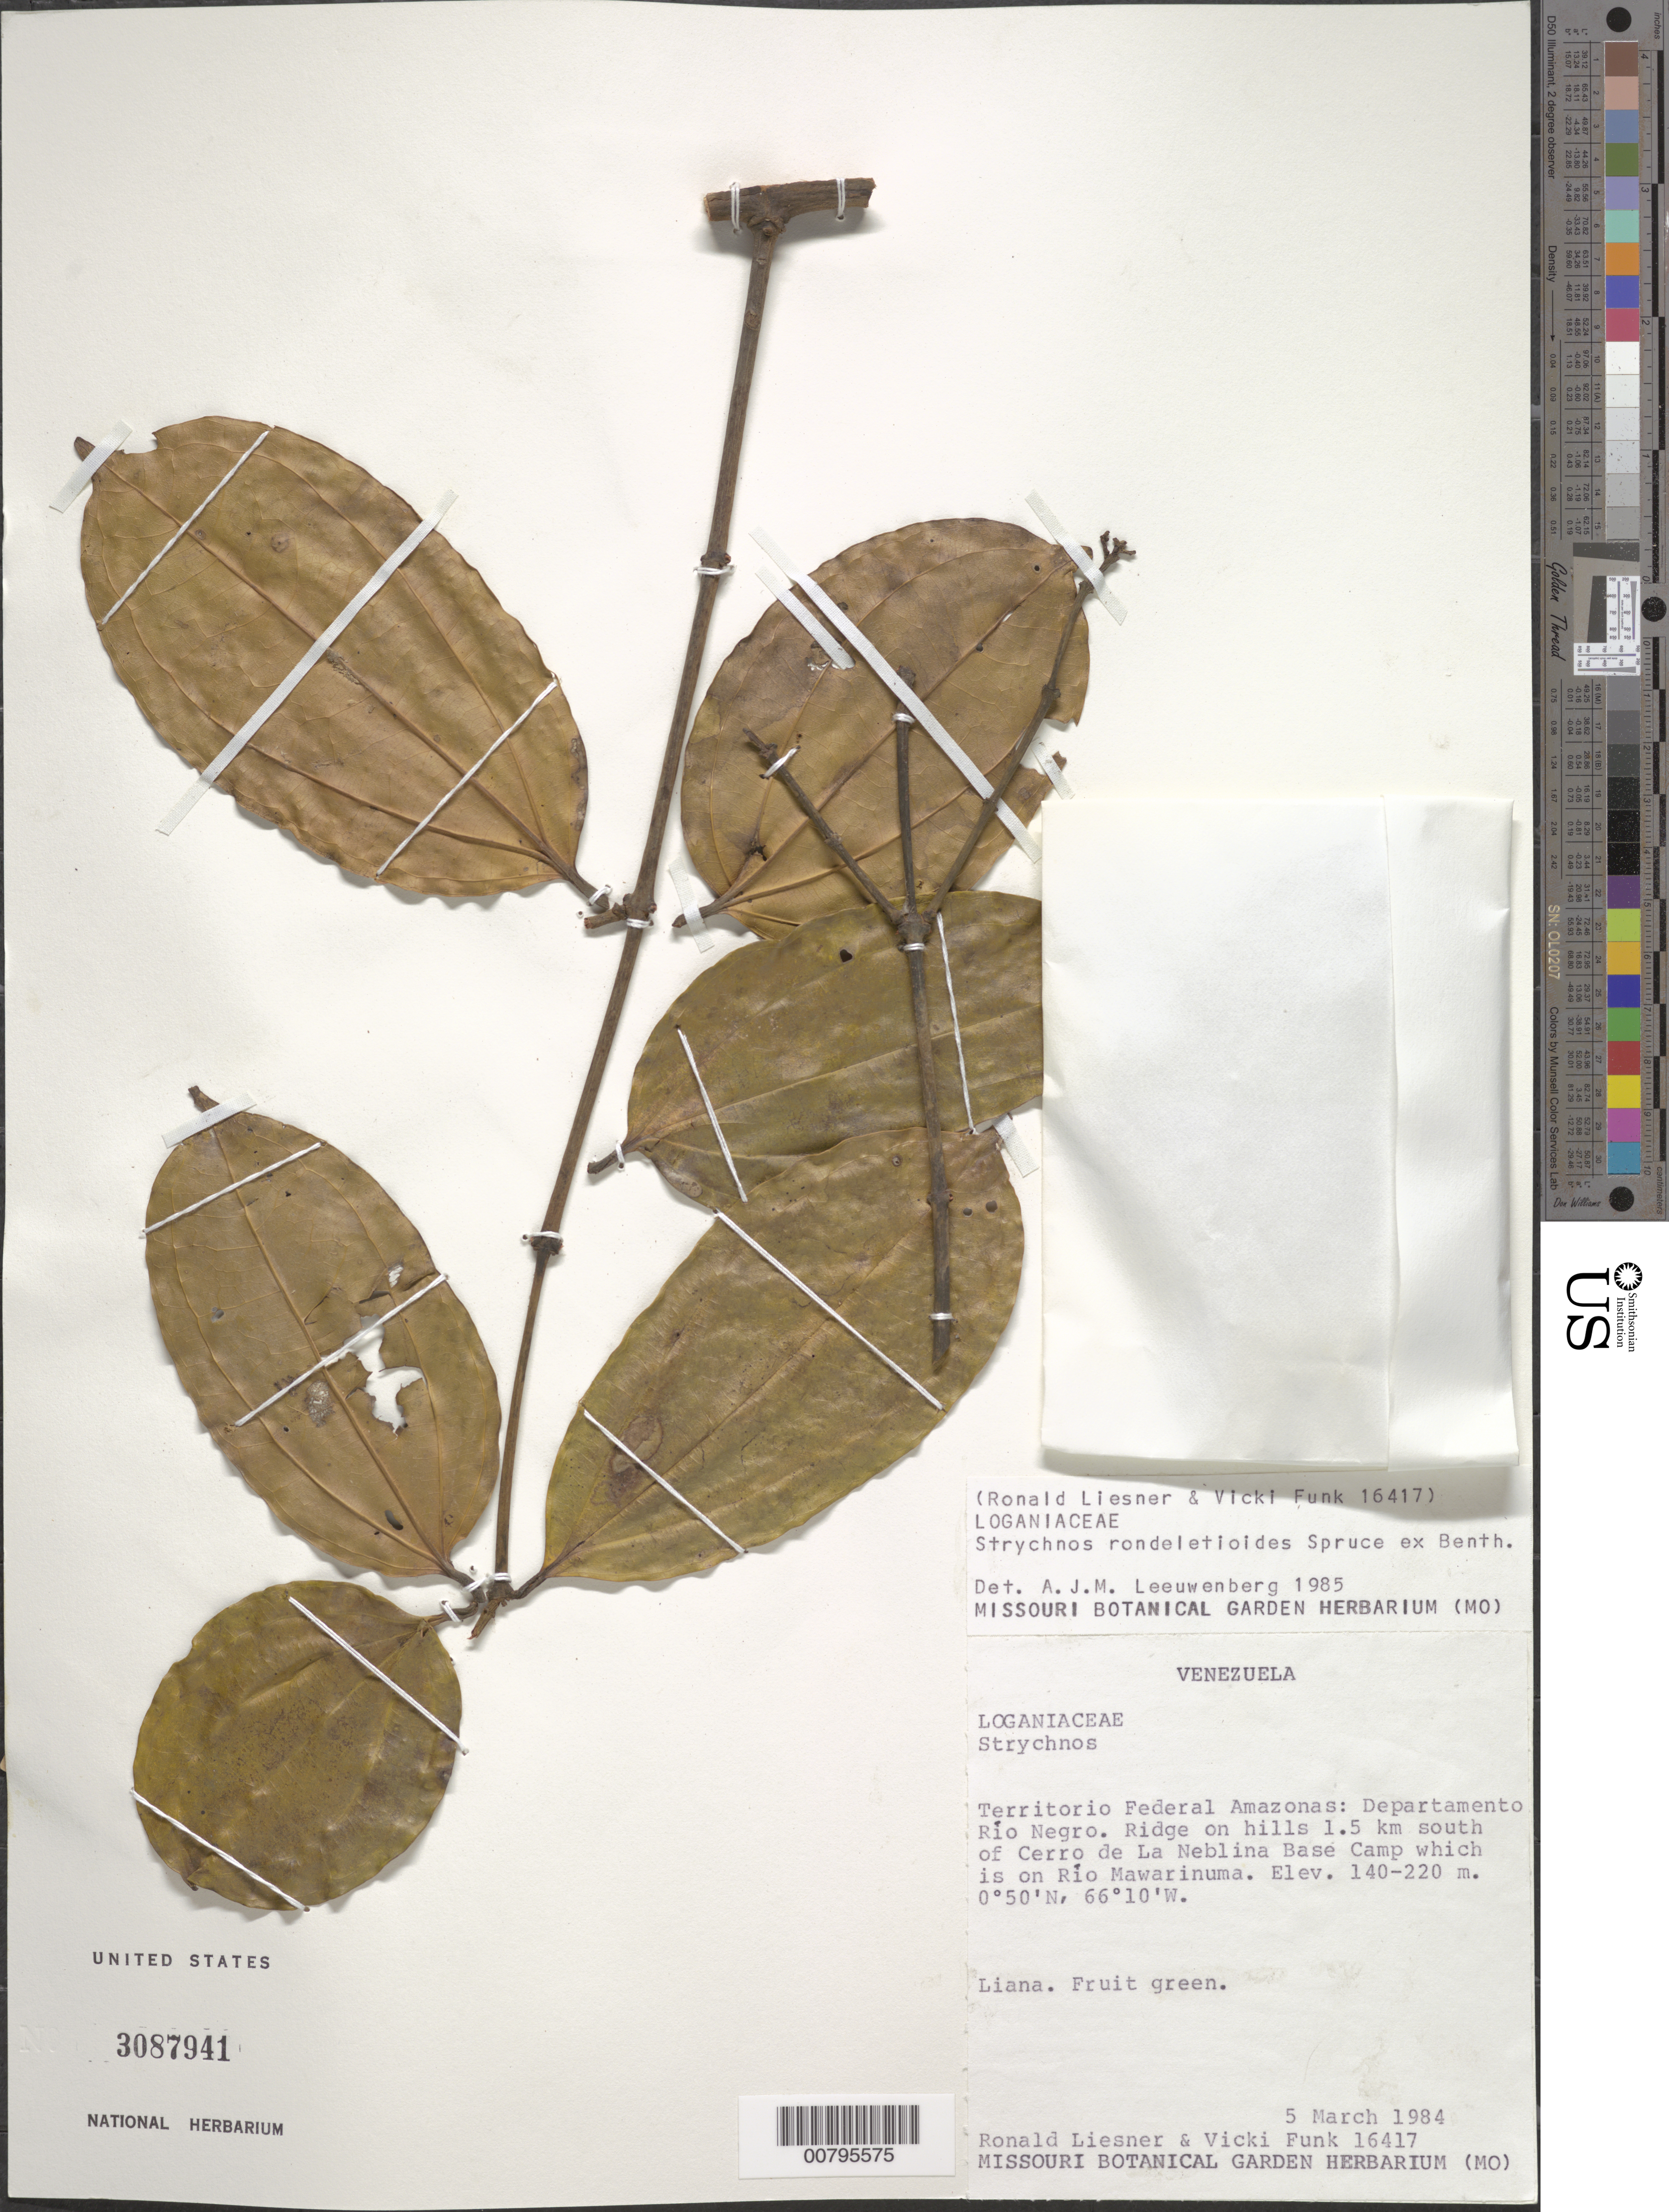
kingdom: Plantae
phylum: Tracheophyta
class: Magnoliopsida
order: Gentianales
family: Loganiaceae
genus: Strychnos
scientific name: Strychnos rondeletioides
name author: Spruce ex Benth.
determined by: Leeuwenberg, A. J. M.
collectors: R. L. Liesner & V. Funk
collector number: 16417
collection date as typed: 5-Mar-84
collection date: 1984-03-05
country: Venezuela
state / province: Amazonas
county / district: Río Negro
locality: Río Mawarinuma, 1.5 km S of Cerro de La Neblina Base Camp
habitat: Ridge on hills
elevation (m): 140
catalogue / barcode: US 3087941